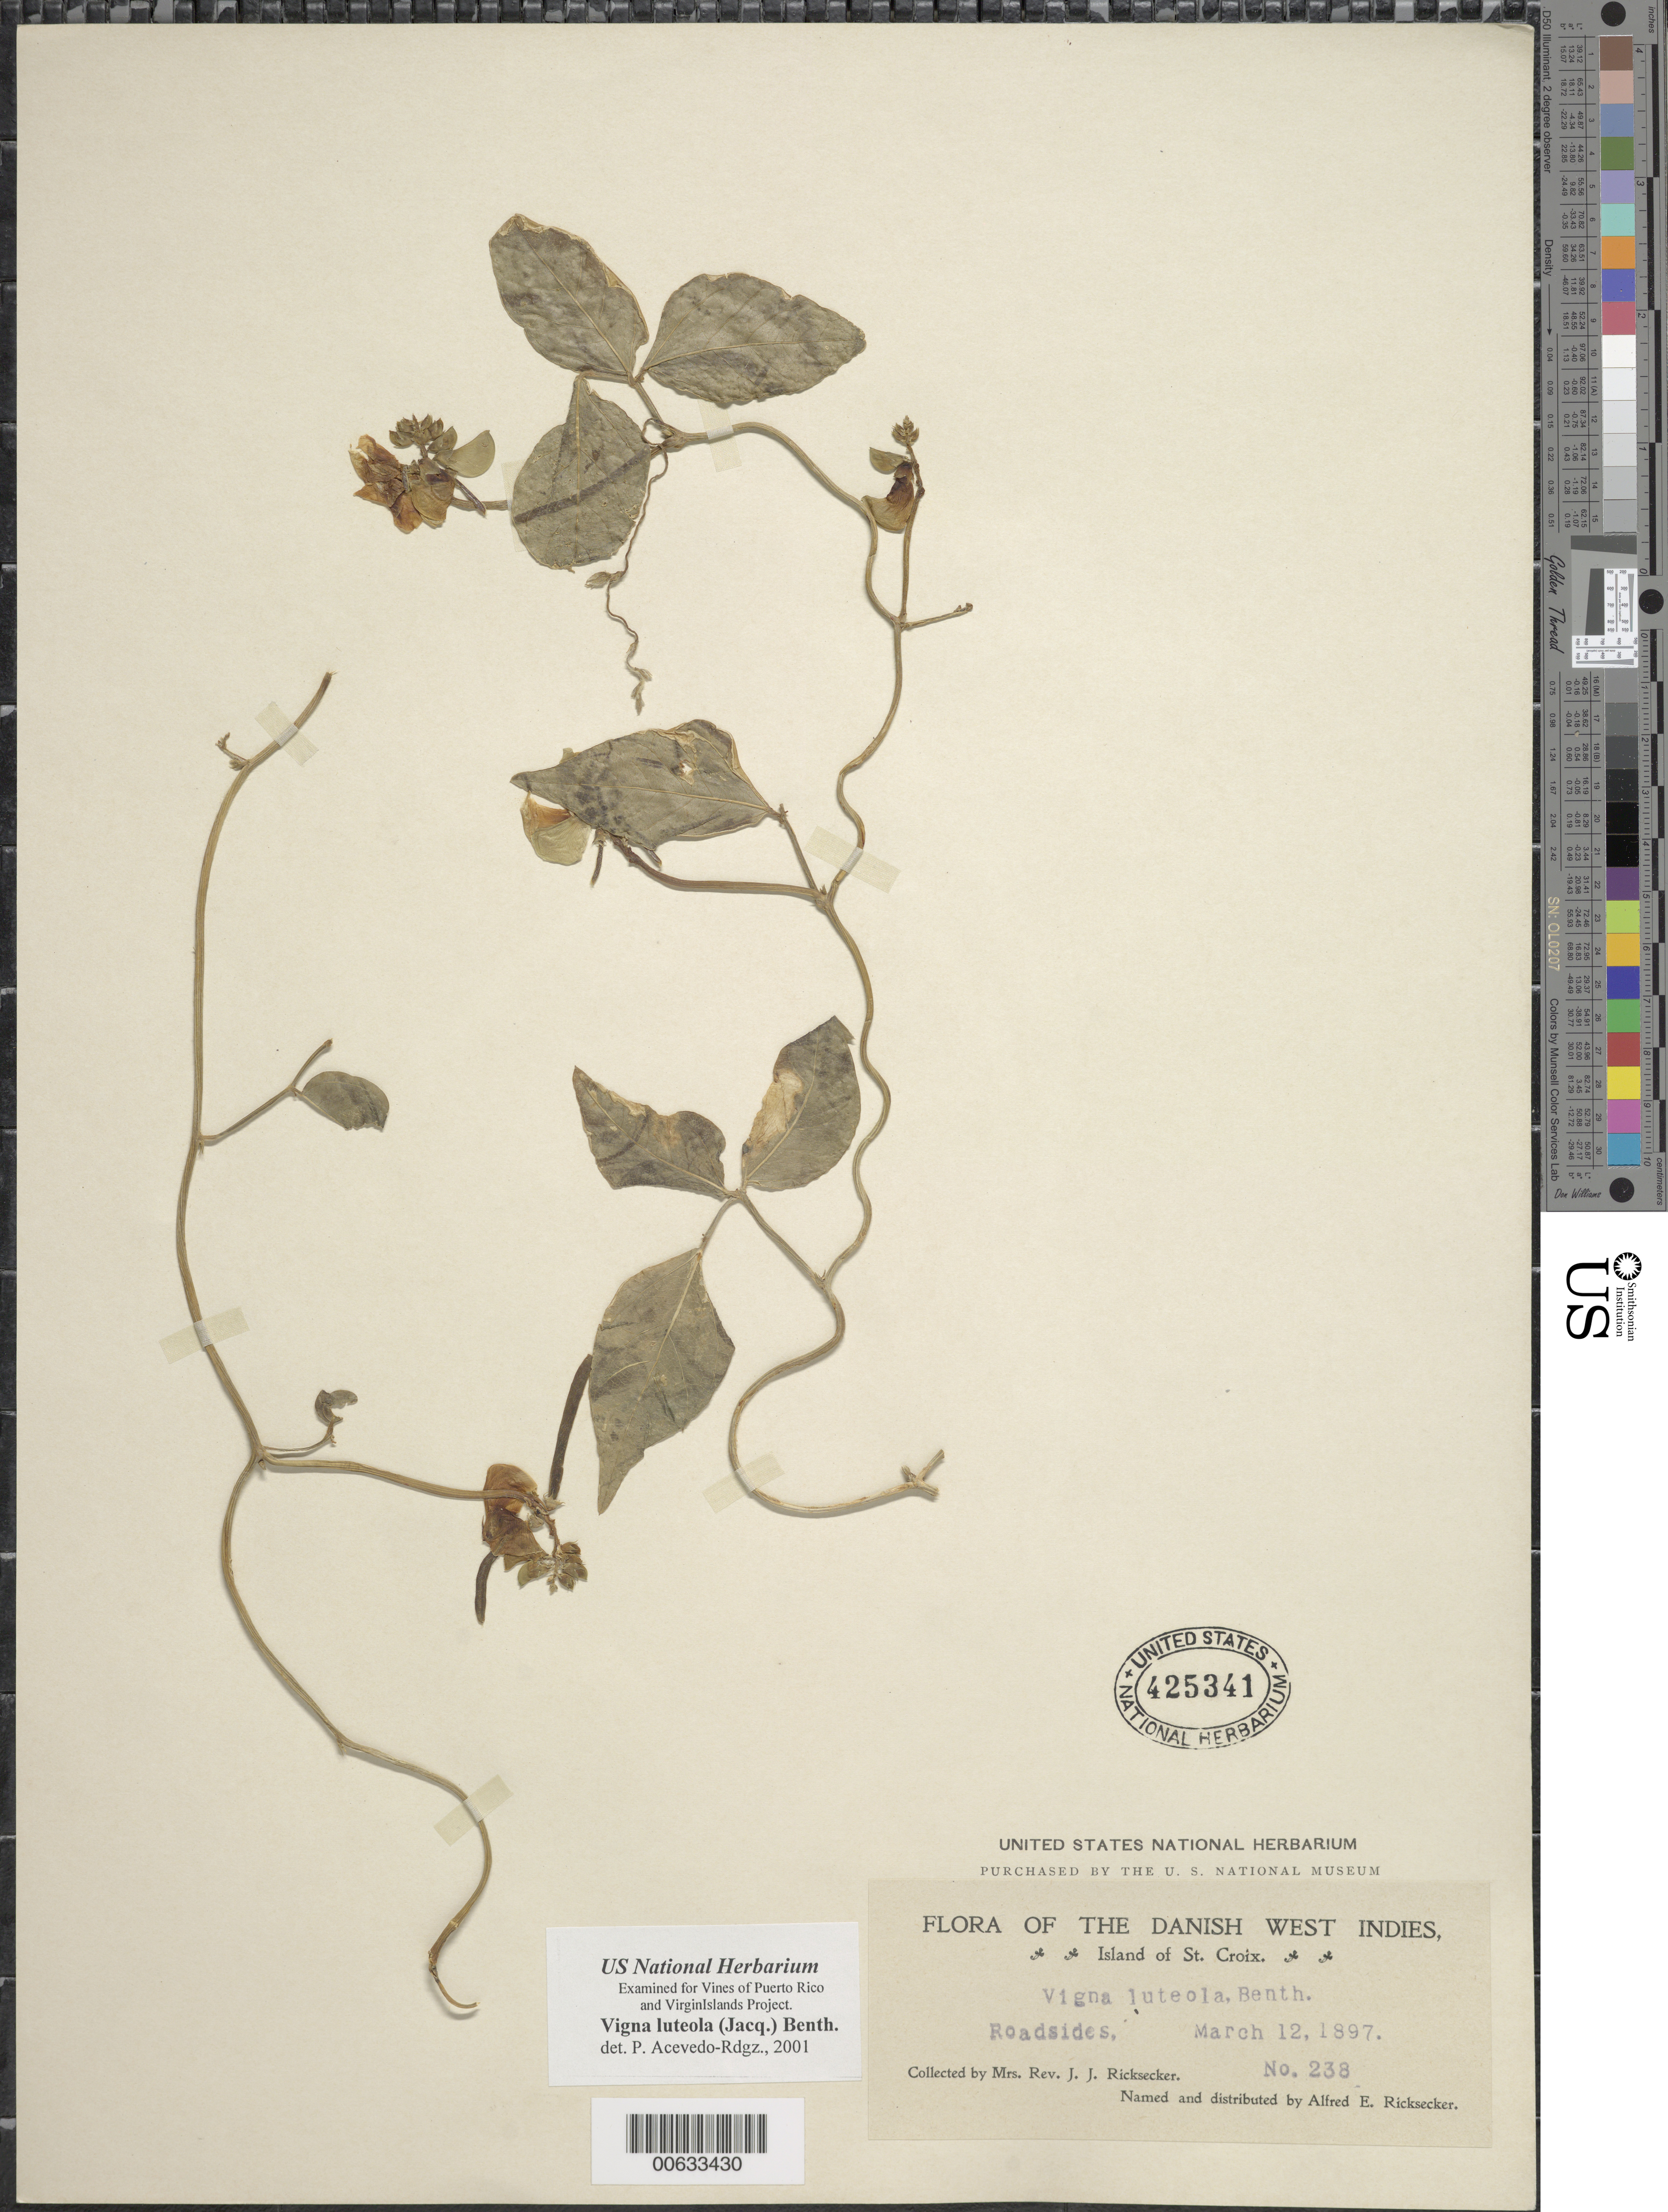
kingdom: Plantae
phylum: Tracheophyta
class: Magnoliopsida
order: Fabales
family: Fabaceae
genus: Vigna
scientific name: Vigna luteola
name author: (Jacq.) Benth.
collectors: Mrs. J. J. Ricksecker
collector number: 238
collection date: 1897-03-12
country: U.S. Virgin Islands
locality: Danish West Indies, Island of St. Croix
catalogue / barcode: US 425341